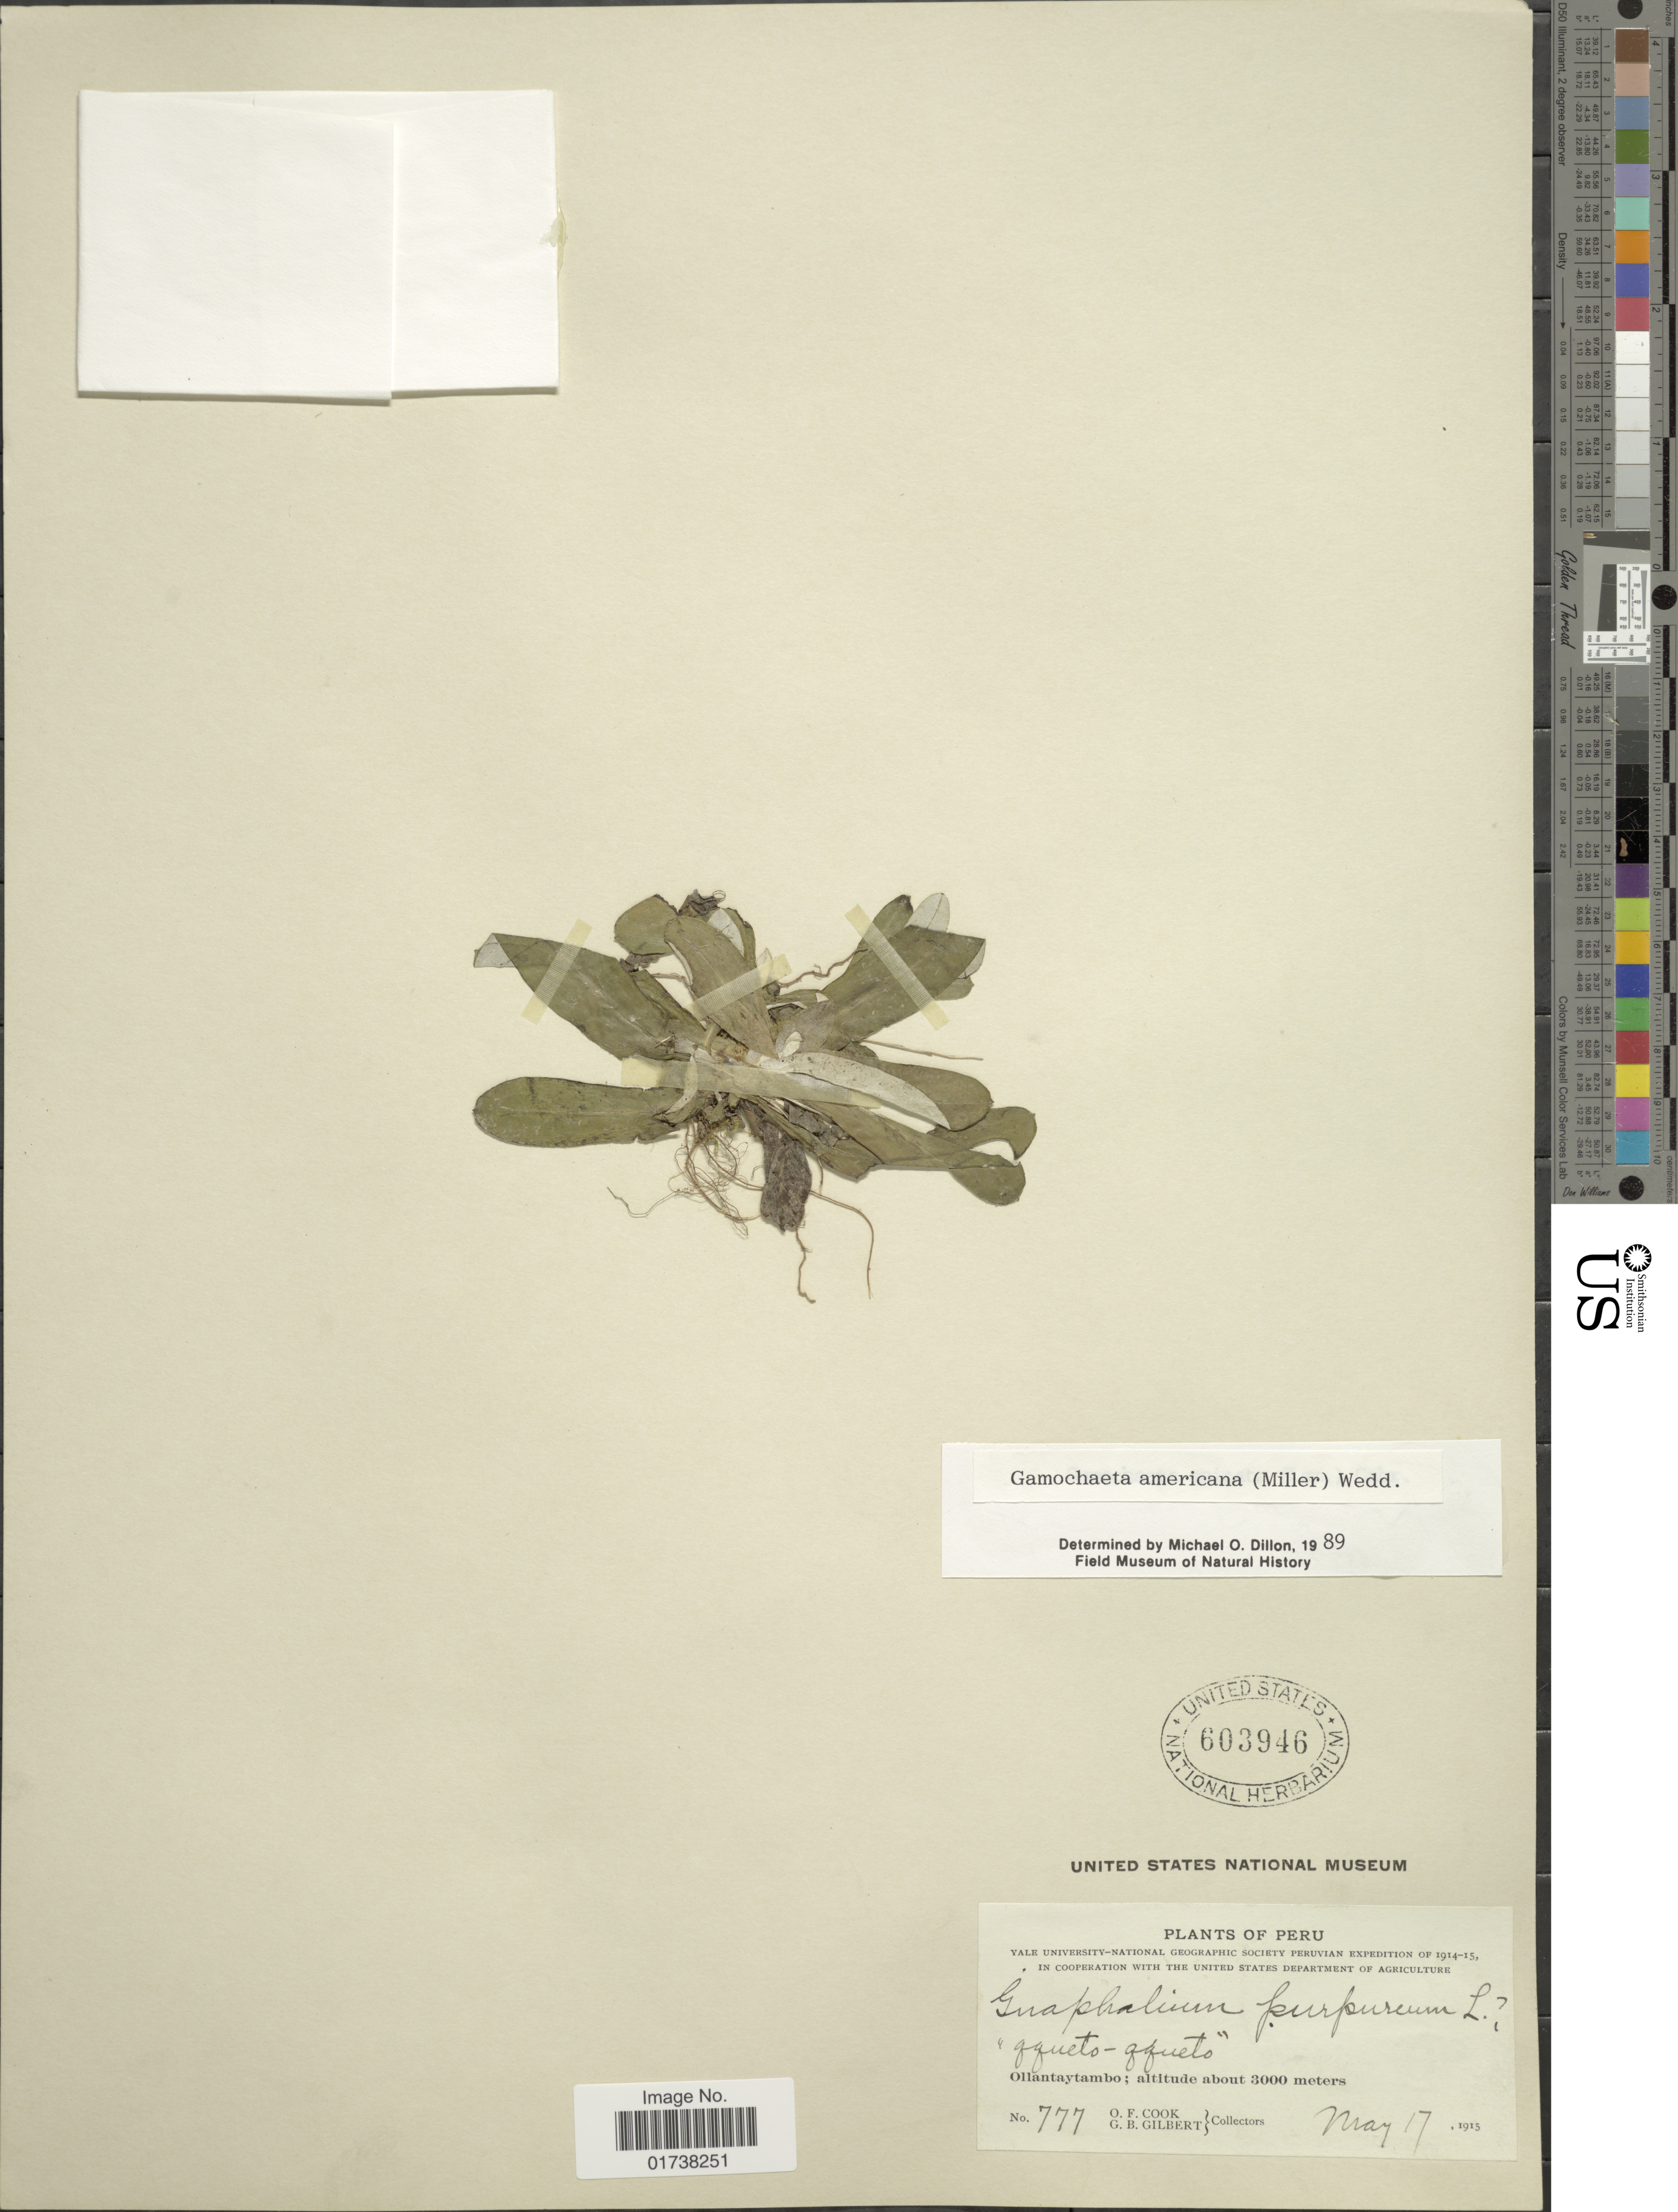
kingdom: Plantae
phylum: Tracheophyta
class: Magnoliopsida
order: Asterales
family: Asteraceae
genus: Gamochaeta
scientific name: Gamochaeta americana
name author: (Mill.) Wedd.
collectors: O. F. Cook & G. B. Gilbert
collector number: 777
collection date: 1915-05-17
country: Peru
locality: Qzueto-azueto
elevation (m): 3000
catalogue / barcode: US 603946